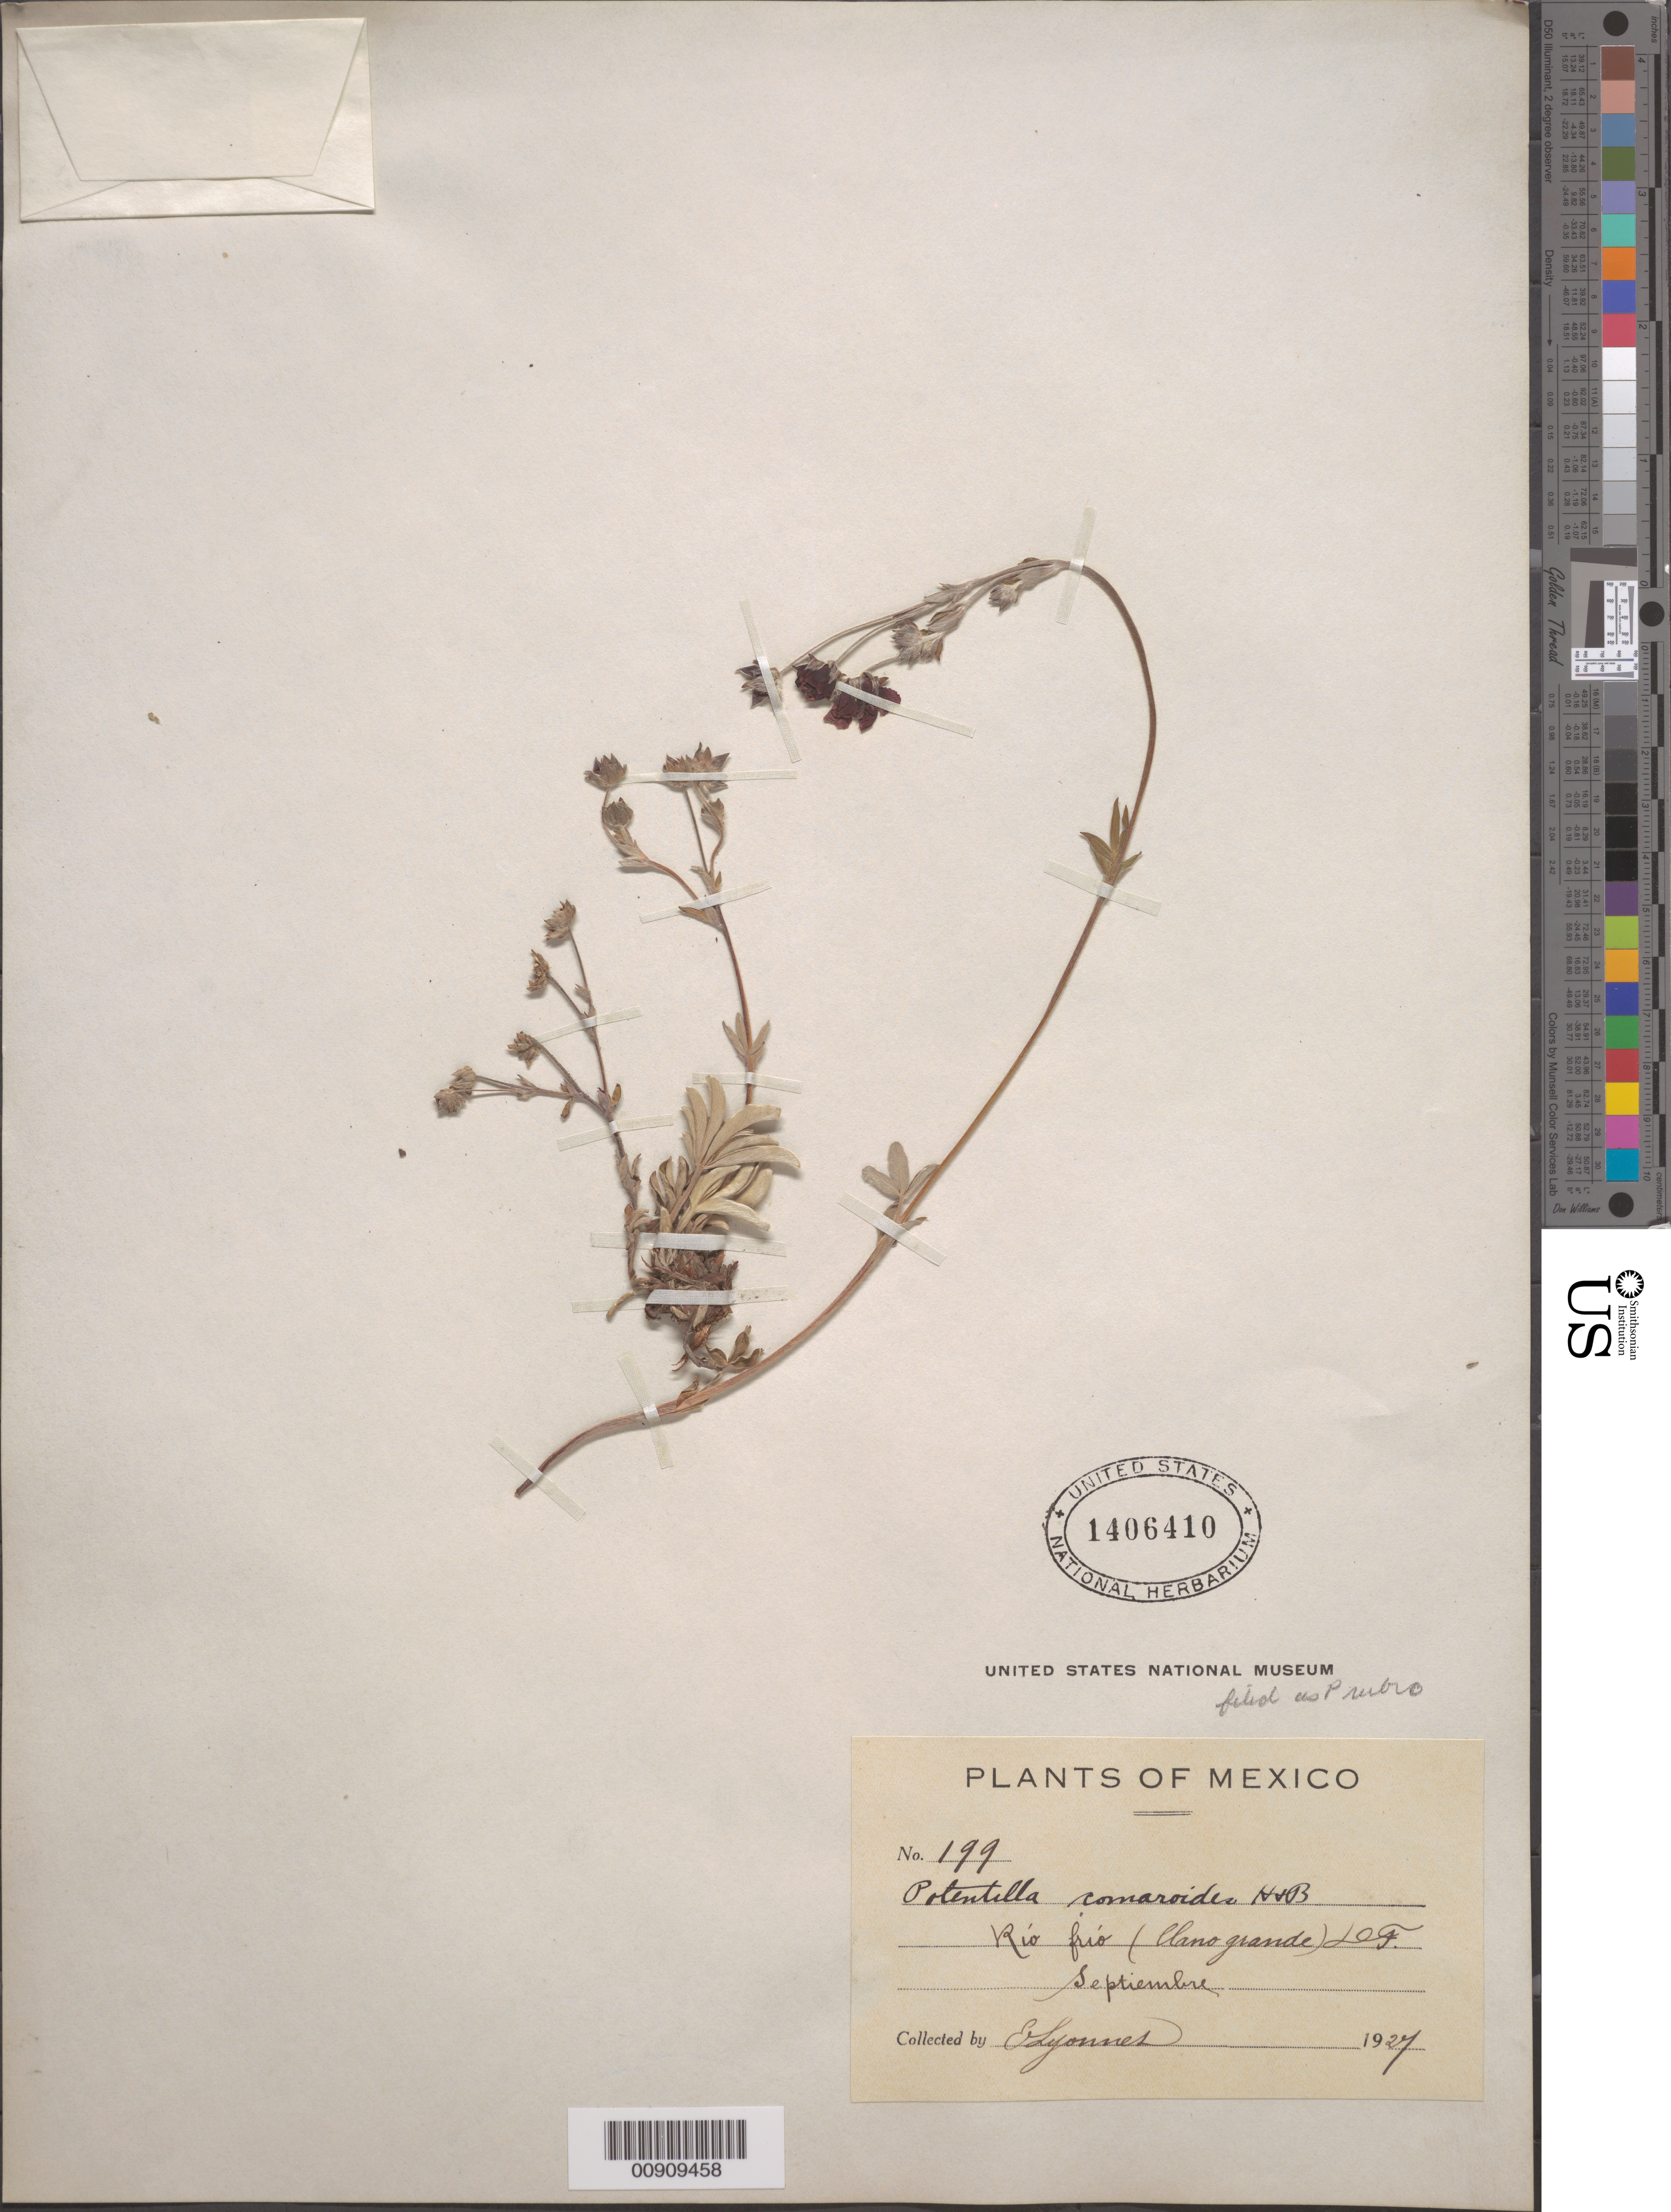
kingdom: Plantae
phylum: Tracheophyta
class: Magnoliopsida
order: Rosales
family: Rosaceae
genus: Potentilla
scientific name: Potentilla rubra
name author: Willd. ex Schltdl.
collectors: Bro. E. Lyonnet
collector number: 199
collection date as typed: Sep 1927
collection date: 1927-09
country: Mexico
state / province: Distrito Federal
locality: Río Frío (llano grande) D.F.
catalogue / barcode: US 1406410